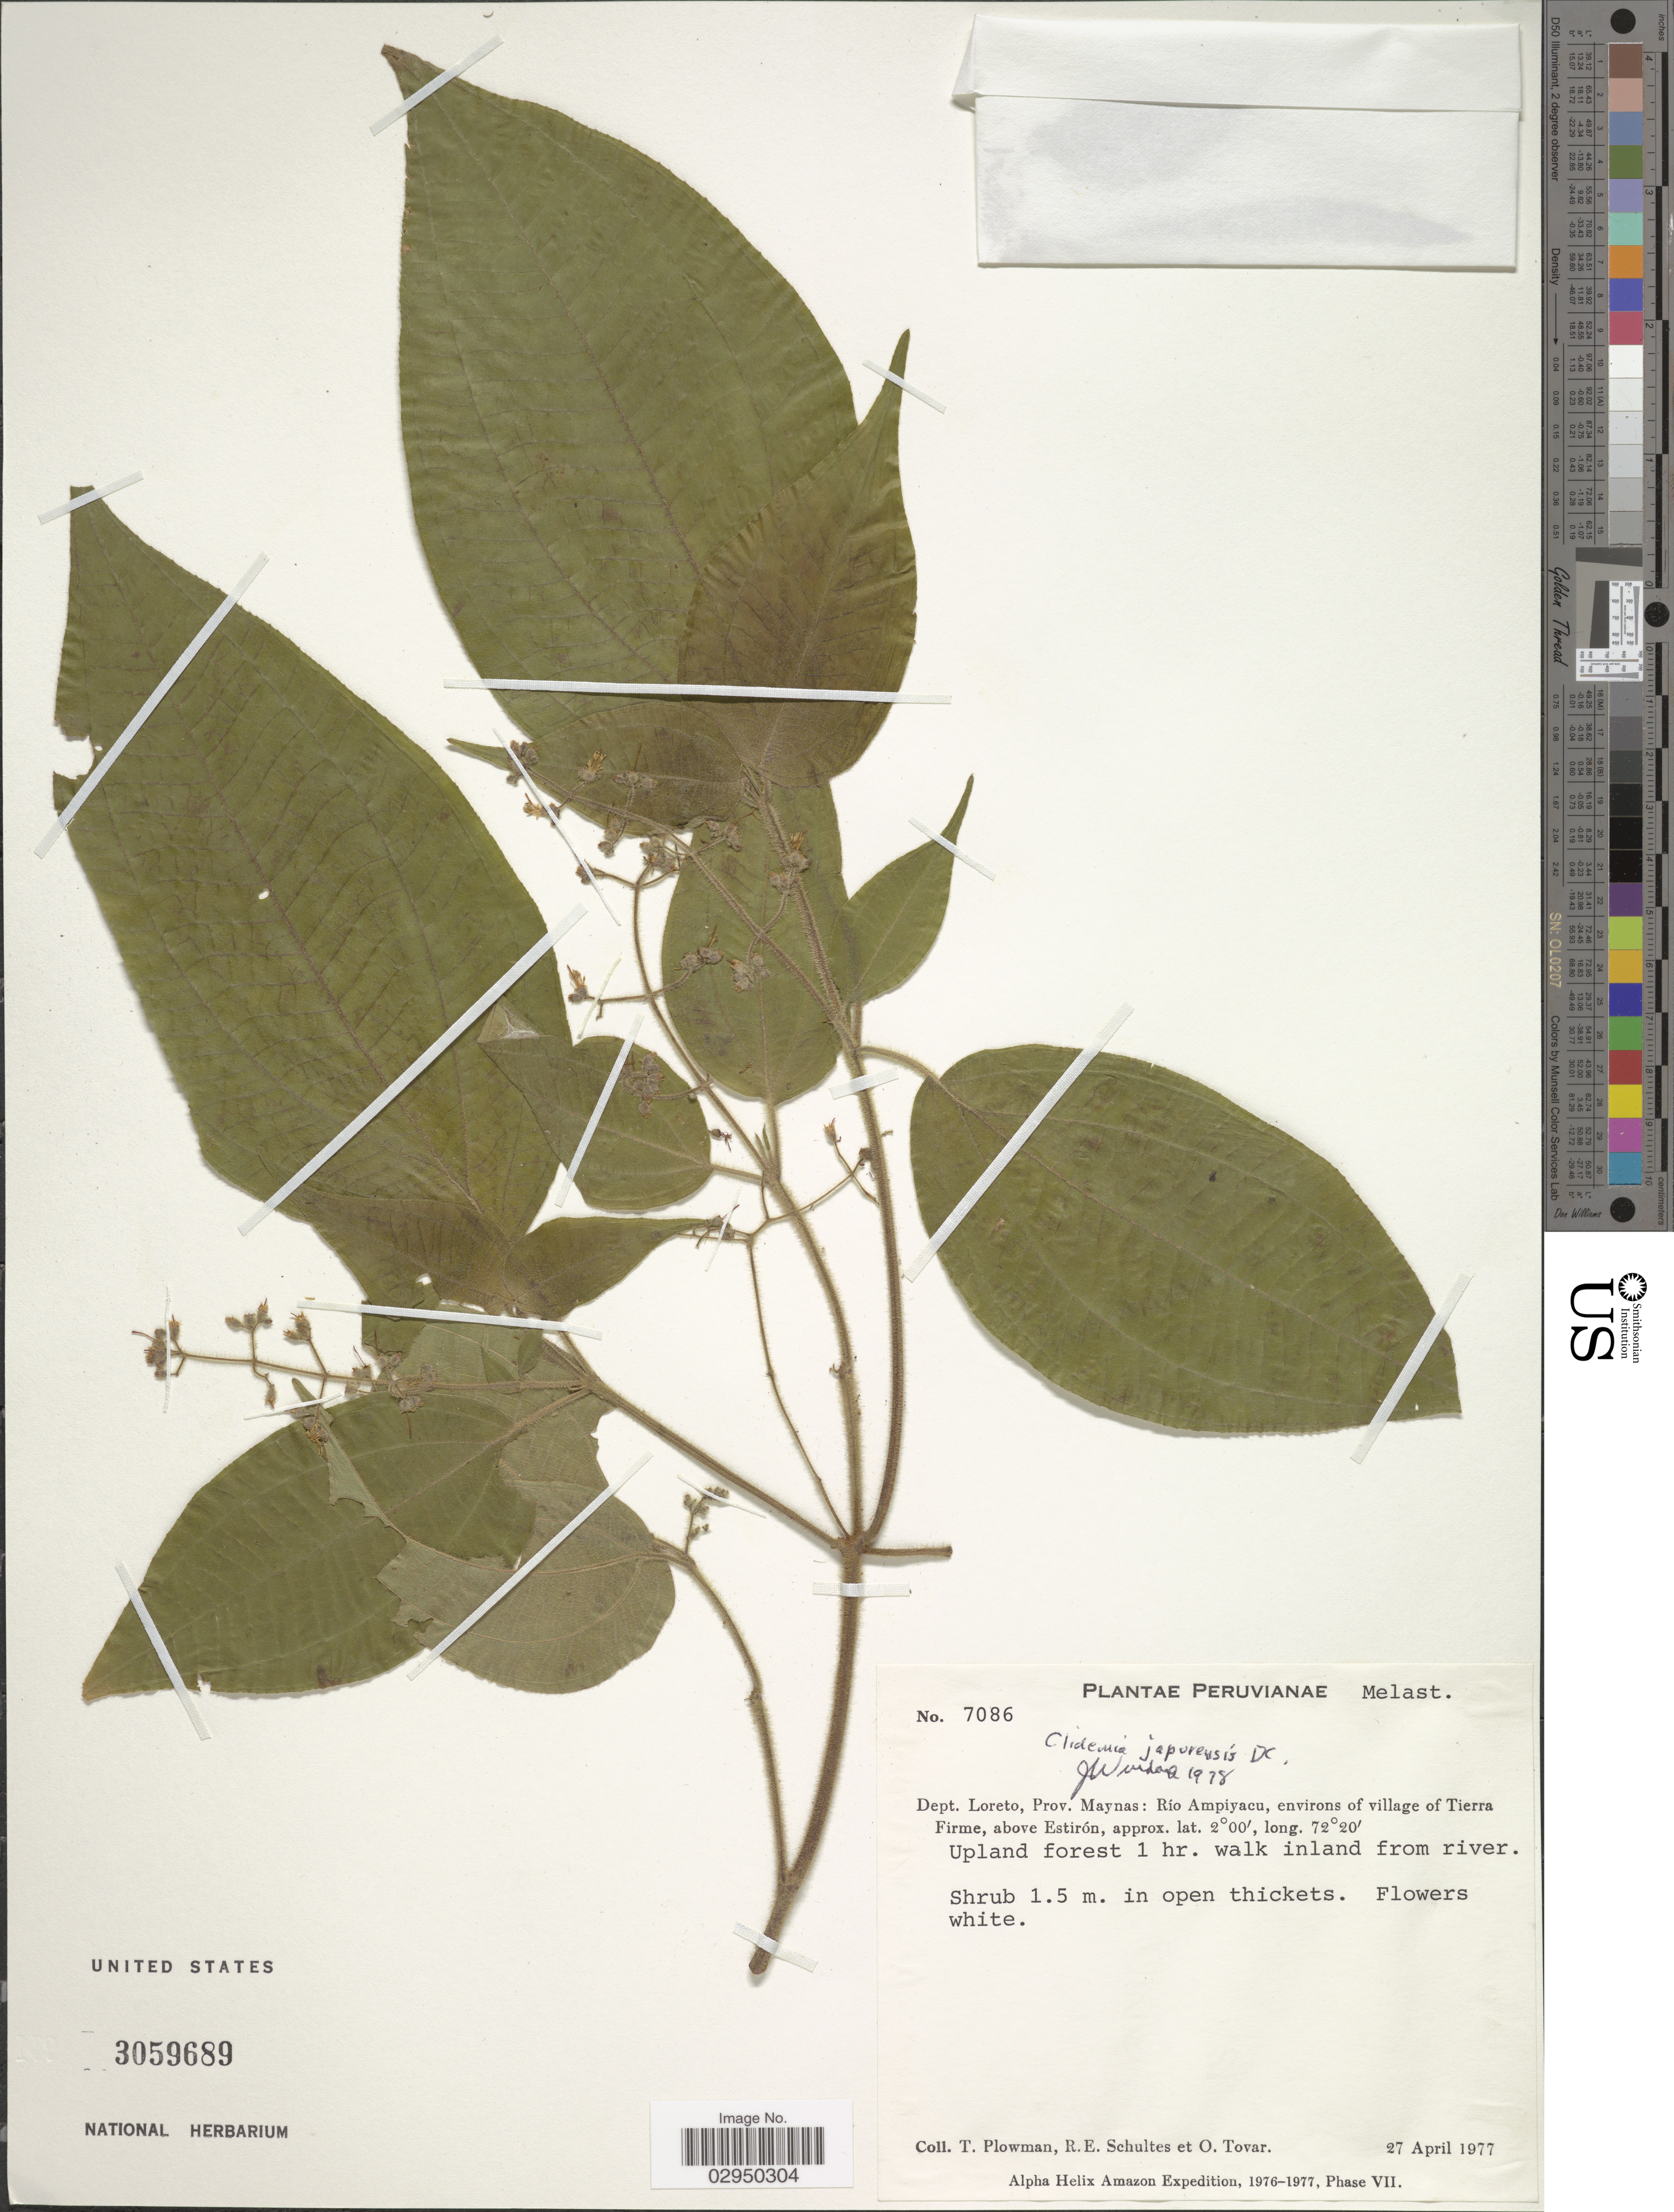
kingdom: Plantae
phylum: Tracheophyta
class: Magnoliopsida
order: Myrtales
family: Melastomataceae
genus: Clidemia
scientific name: Clidemia japurensis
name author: DC.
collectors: T. Plowman, R. E. Schultes & Ó. Tovar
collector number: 7086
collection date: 1977-04-27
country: Peru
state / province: Loreto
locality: Dept. Loreto, Prov. Maynas: Río Ampiyacu, environs of village of Tierra Firme, above Estirón. Upland forest 1 hr. walk inland from river.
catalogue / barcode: US 3059689